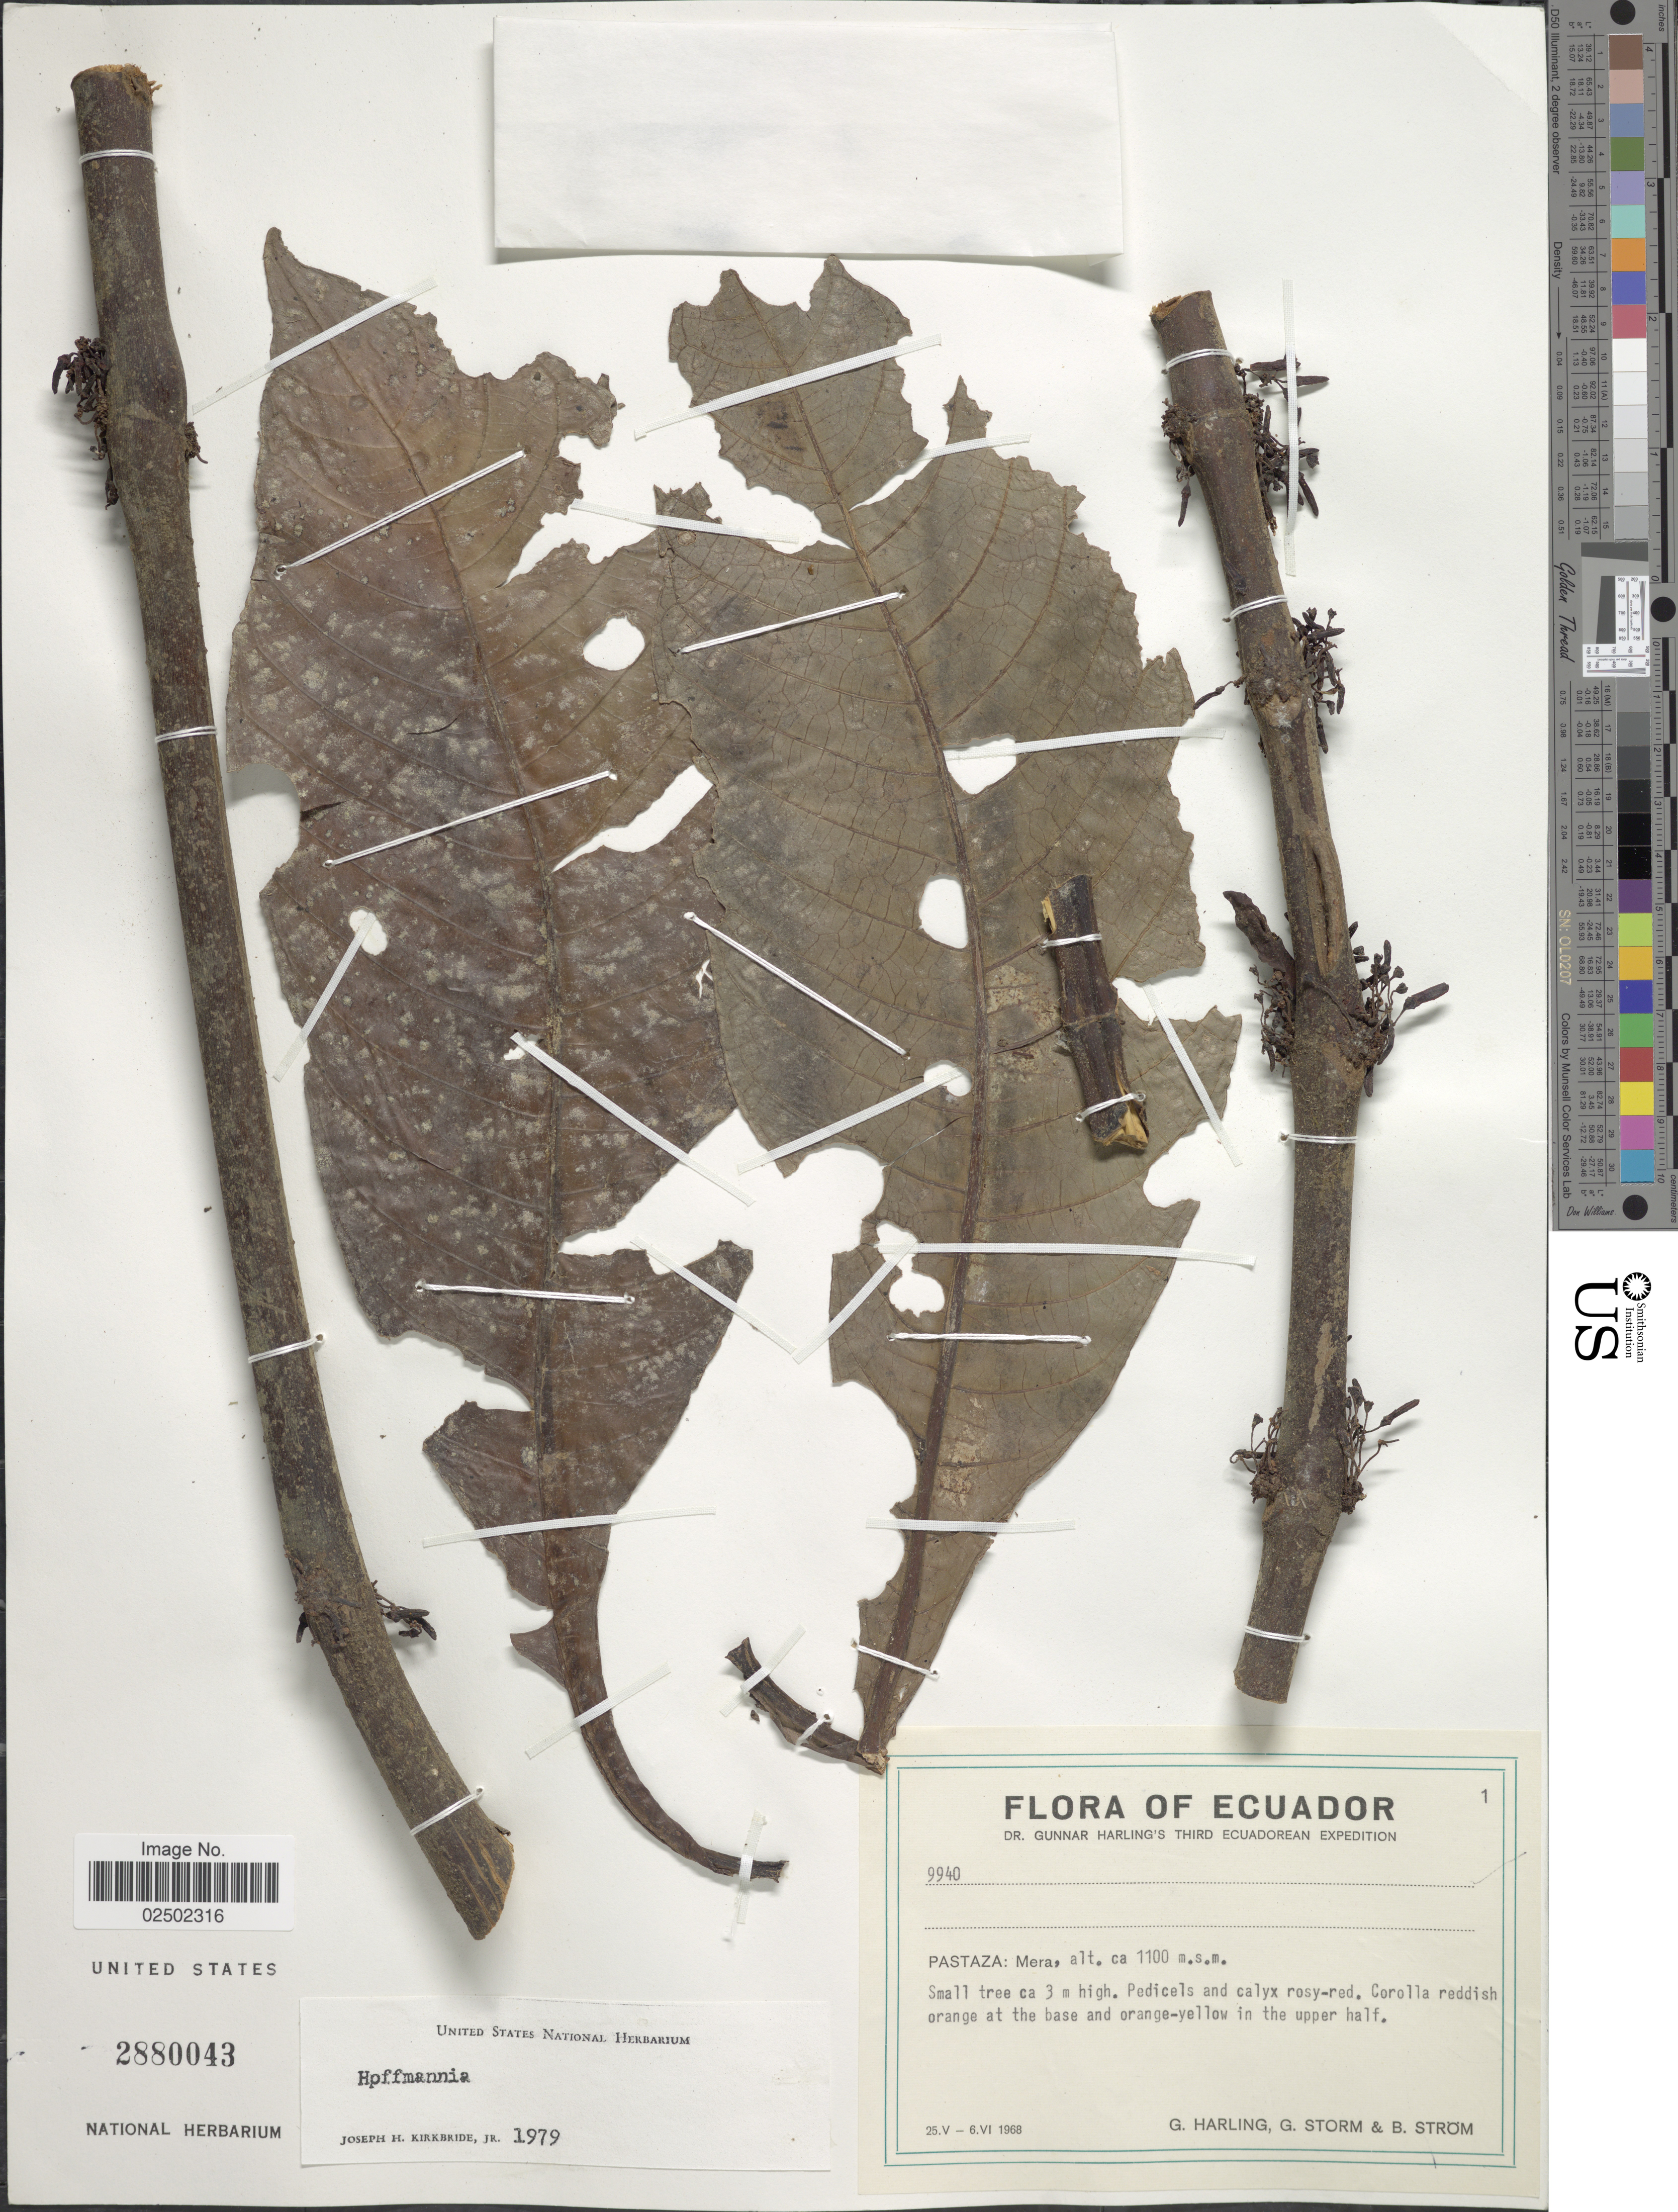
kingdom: Plantae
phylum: Tracheophyta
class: Magnoliopsida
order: Gentianales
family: Rubiaceae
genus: Hoffmannia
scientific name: Hoffmannia sp.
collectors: G. Harling, G. Storm & B. Ström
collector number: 9940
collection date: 1968-05-25/1968-06-06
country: Ecuador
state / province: Pastaza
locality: Pastaza: Mera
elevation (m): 1100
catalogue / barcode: US 2880043